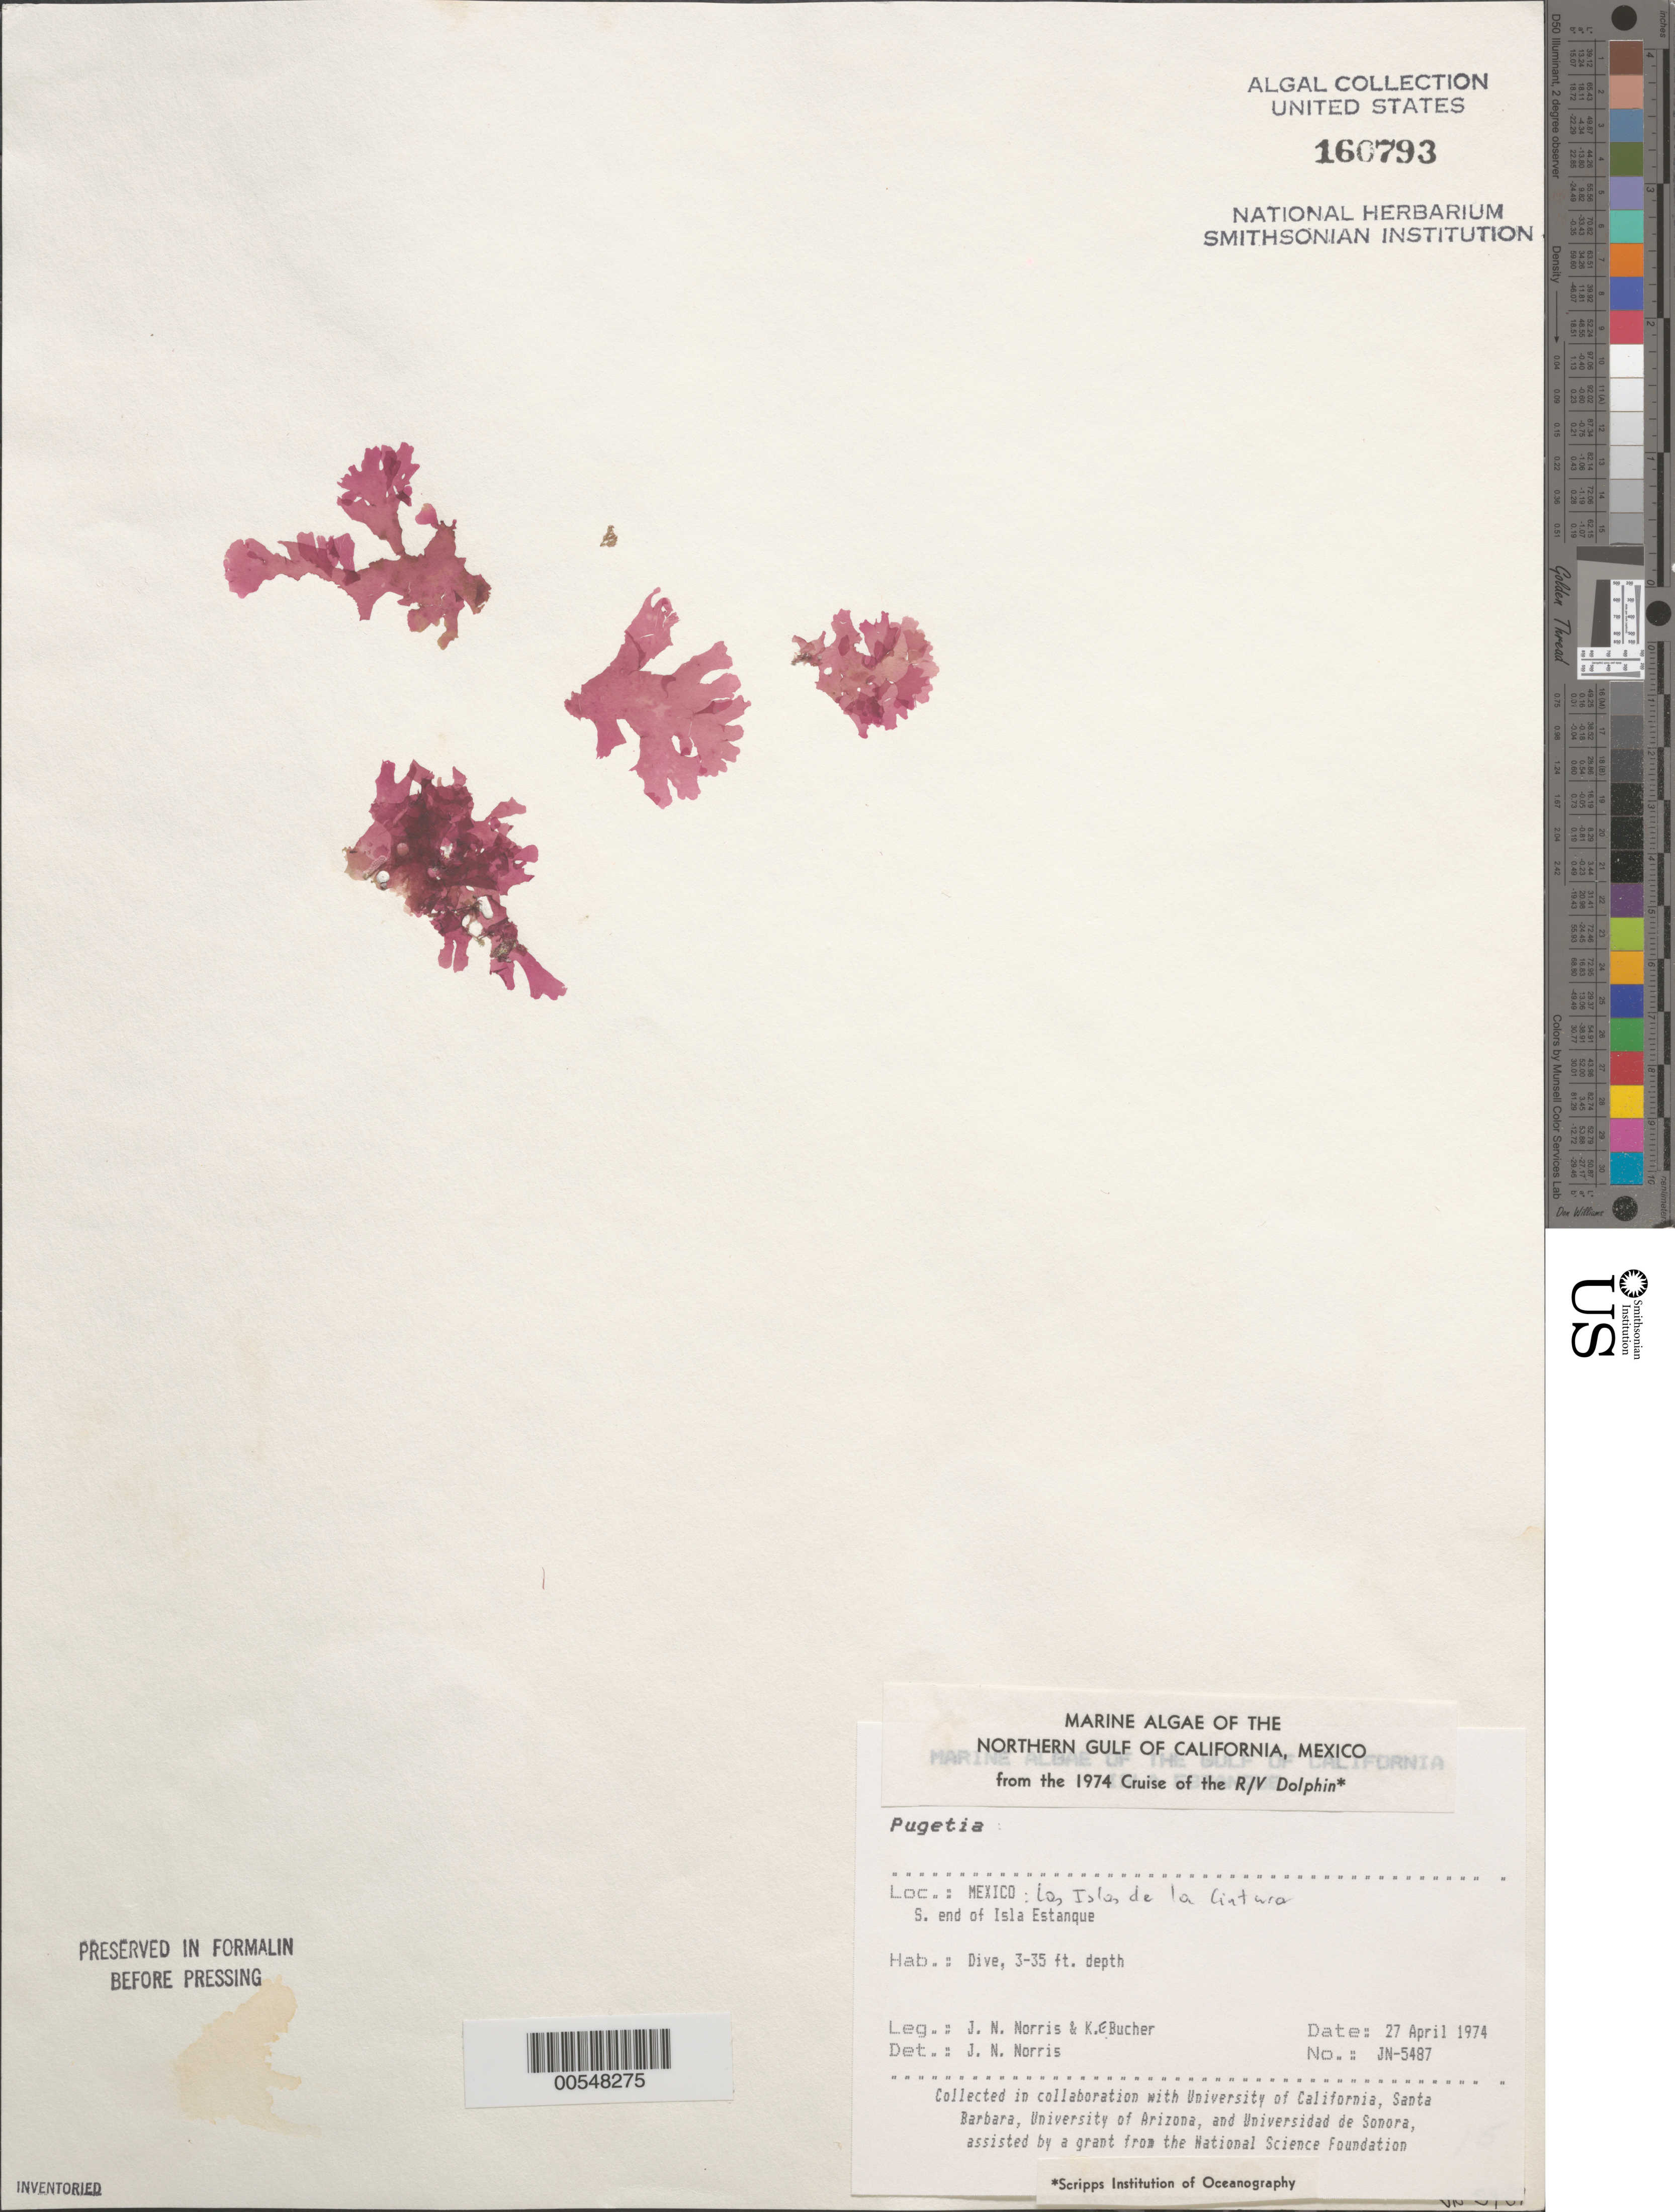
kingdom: Plantae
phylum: Rhodophyta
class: Florideophyceae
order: Gigartinales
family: Kallymeniaceae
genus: Pugetia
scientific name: Pugetia sp.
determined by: Norris, James N.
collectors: J. N. Norris & K. E. Bucher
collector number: JN-5487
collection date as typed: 27 Apr 1974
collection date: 1974-04-27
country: Mexico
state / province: Baja California Norte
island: Isla Estanque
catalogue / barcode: US 160793